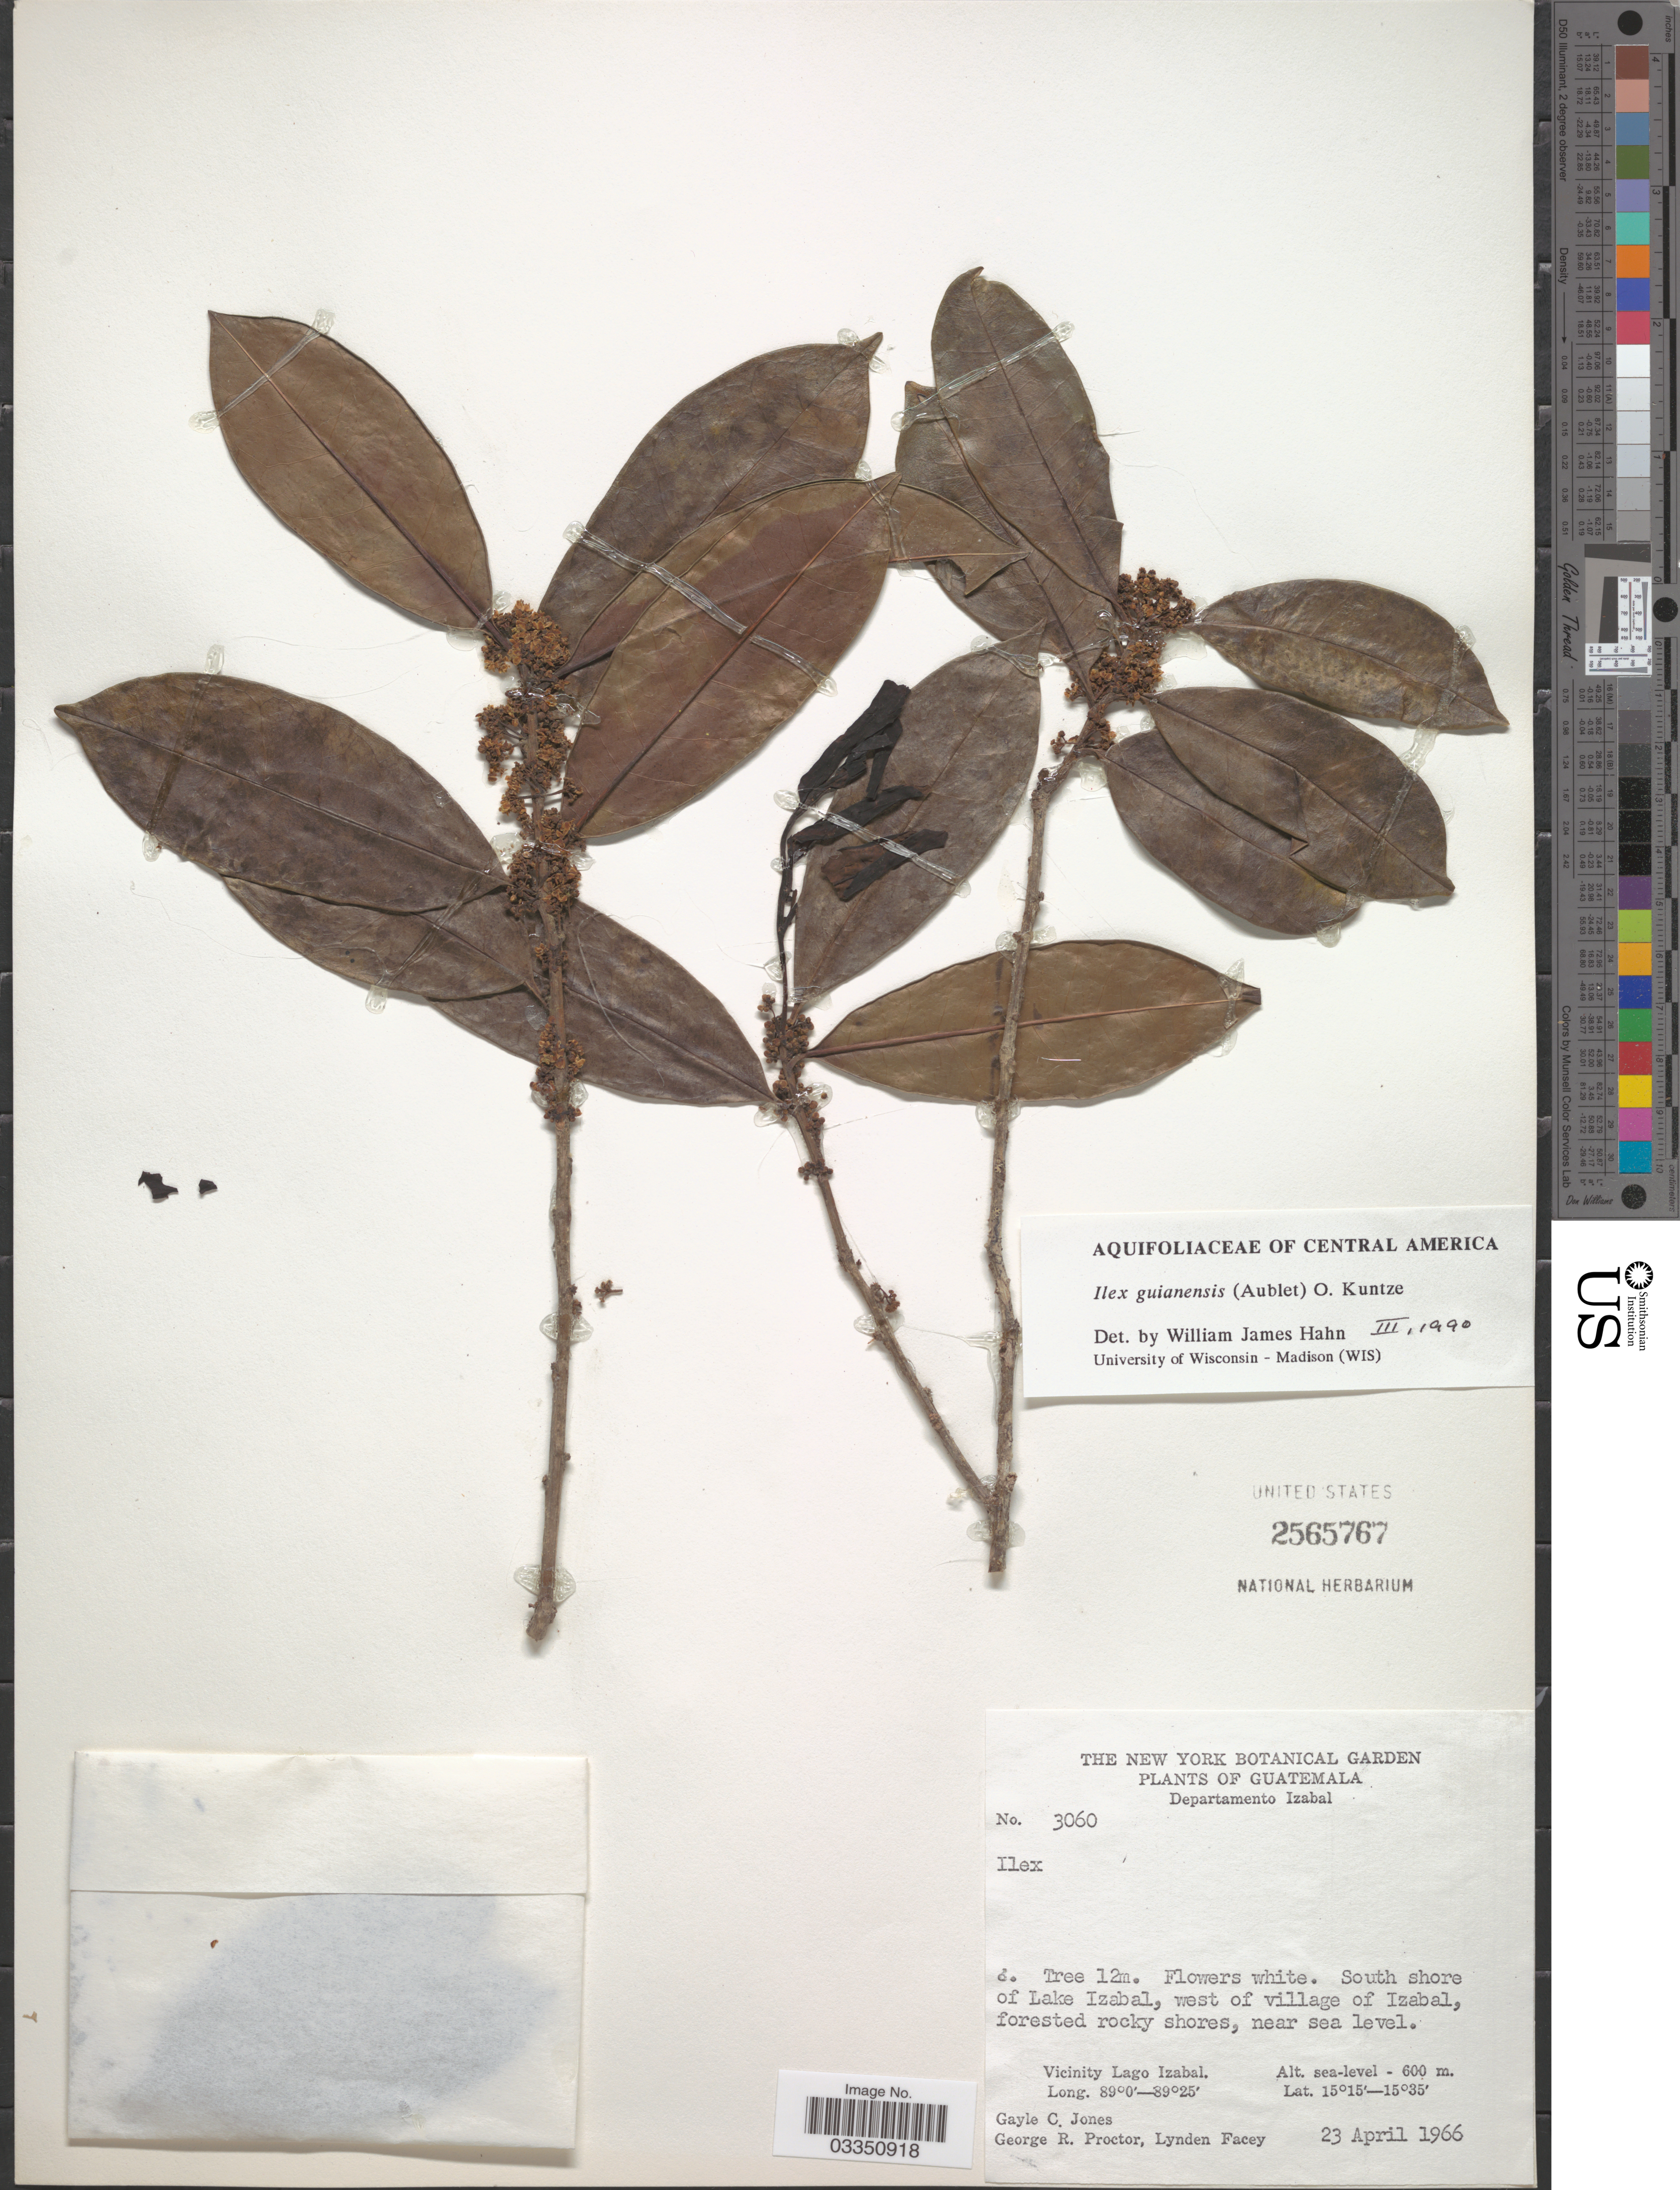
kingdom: Plantae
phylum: Tracheophyta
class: Magnoliopsida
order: Aquifoliales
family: Aquifoliaceae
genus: Ilex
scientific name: Ilex guianensis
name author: (Aubl.) Kuntze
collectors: G. C. Jones, G. Proctor & L. Facey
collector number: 3060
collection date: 1966-04-23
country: Guatemala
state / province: Izabal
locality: Departamento Izabal, South shore of Lake Izabal, west of village of Izabal, near sea level, Vicinity of Lago Izabal.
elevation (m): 0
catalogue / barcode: US 2565767